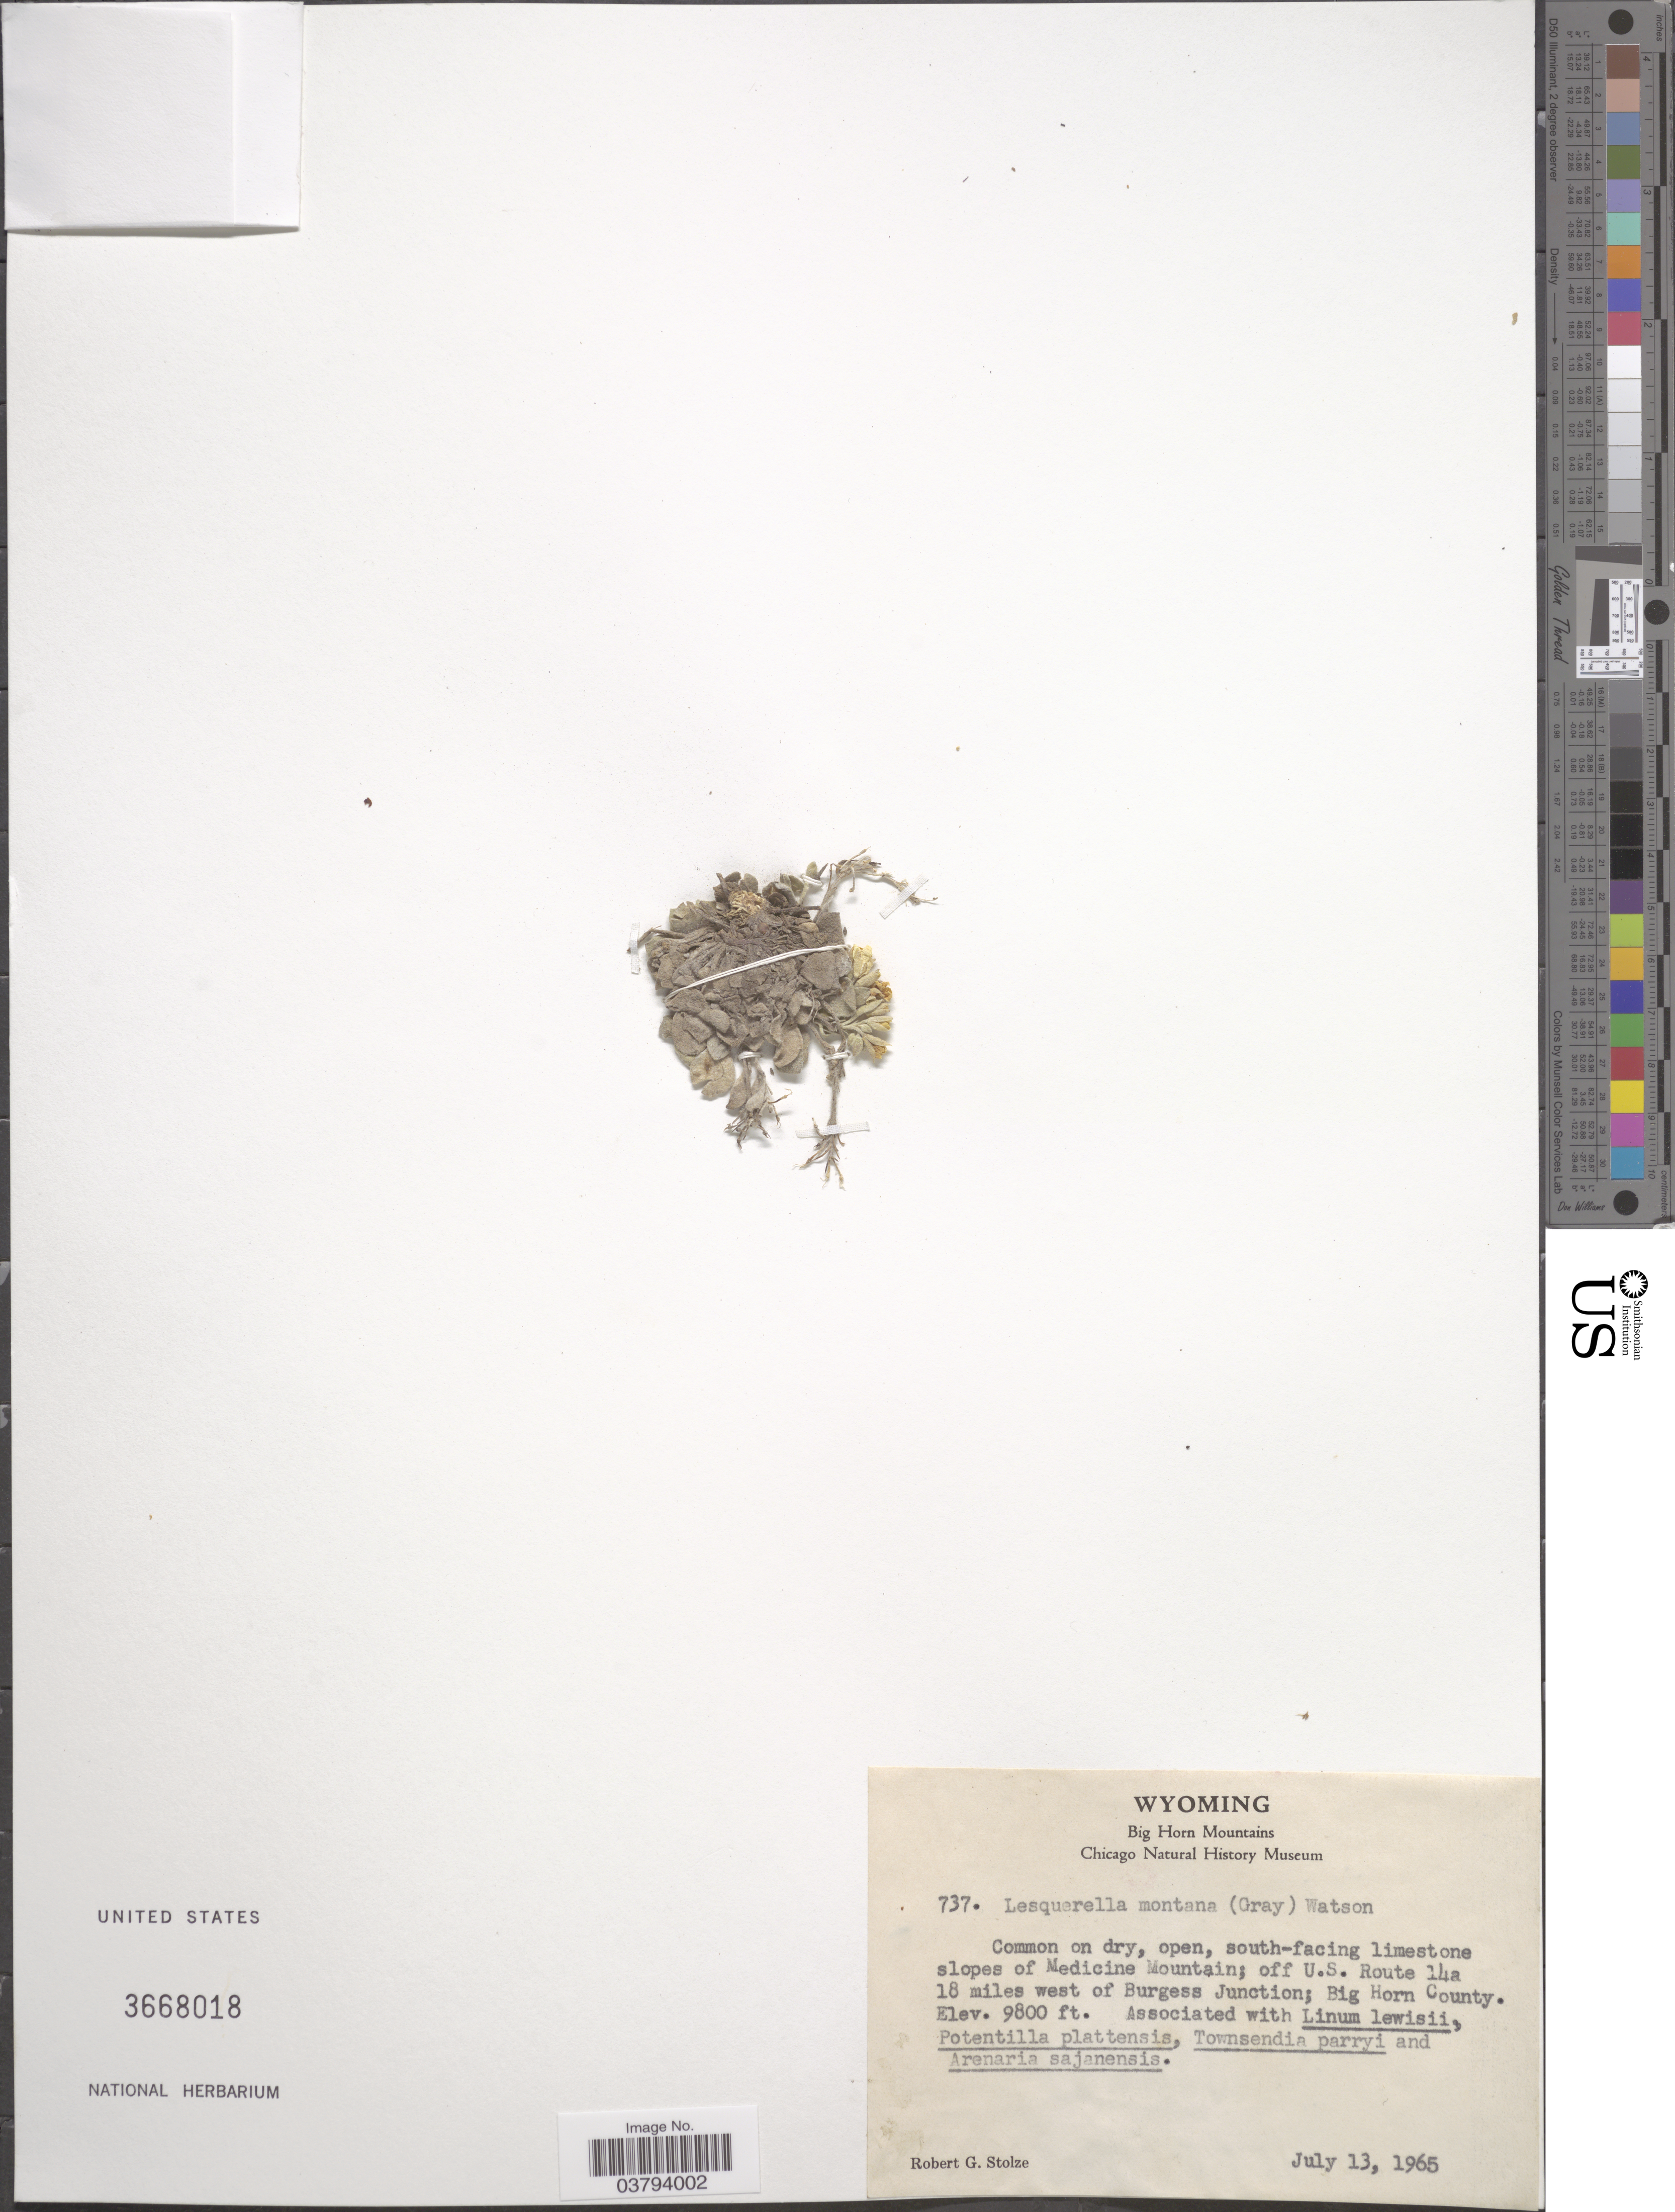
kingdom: Plantae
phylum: Tracheophyta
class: Magnoliopsida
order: Brassicales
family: Brassicaceae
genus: Lesquerella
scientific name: Lesquerella montana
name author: (A. Gray) S. Watson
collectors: R. G. Stolze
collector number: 737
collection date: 1965-07-13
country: United States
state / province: Wyoming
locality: Big Horn Mountains. South-facing limestone slopes of Medicine Mountain; off U.S. Route 14a 18 miles west of Burgess Junction; Big Horn County.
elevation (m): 2987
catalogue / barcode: US 3668018